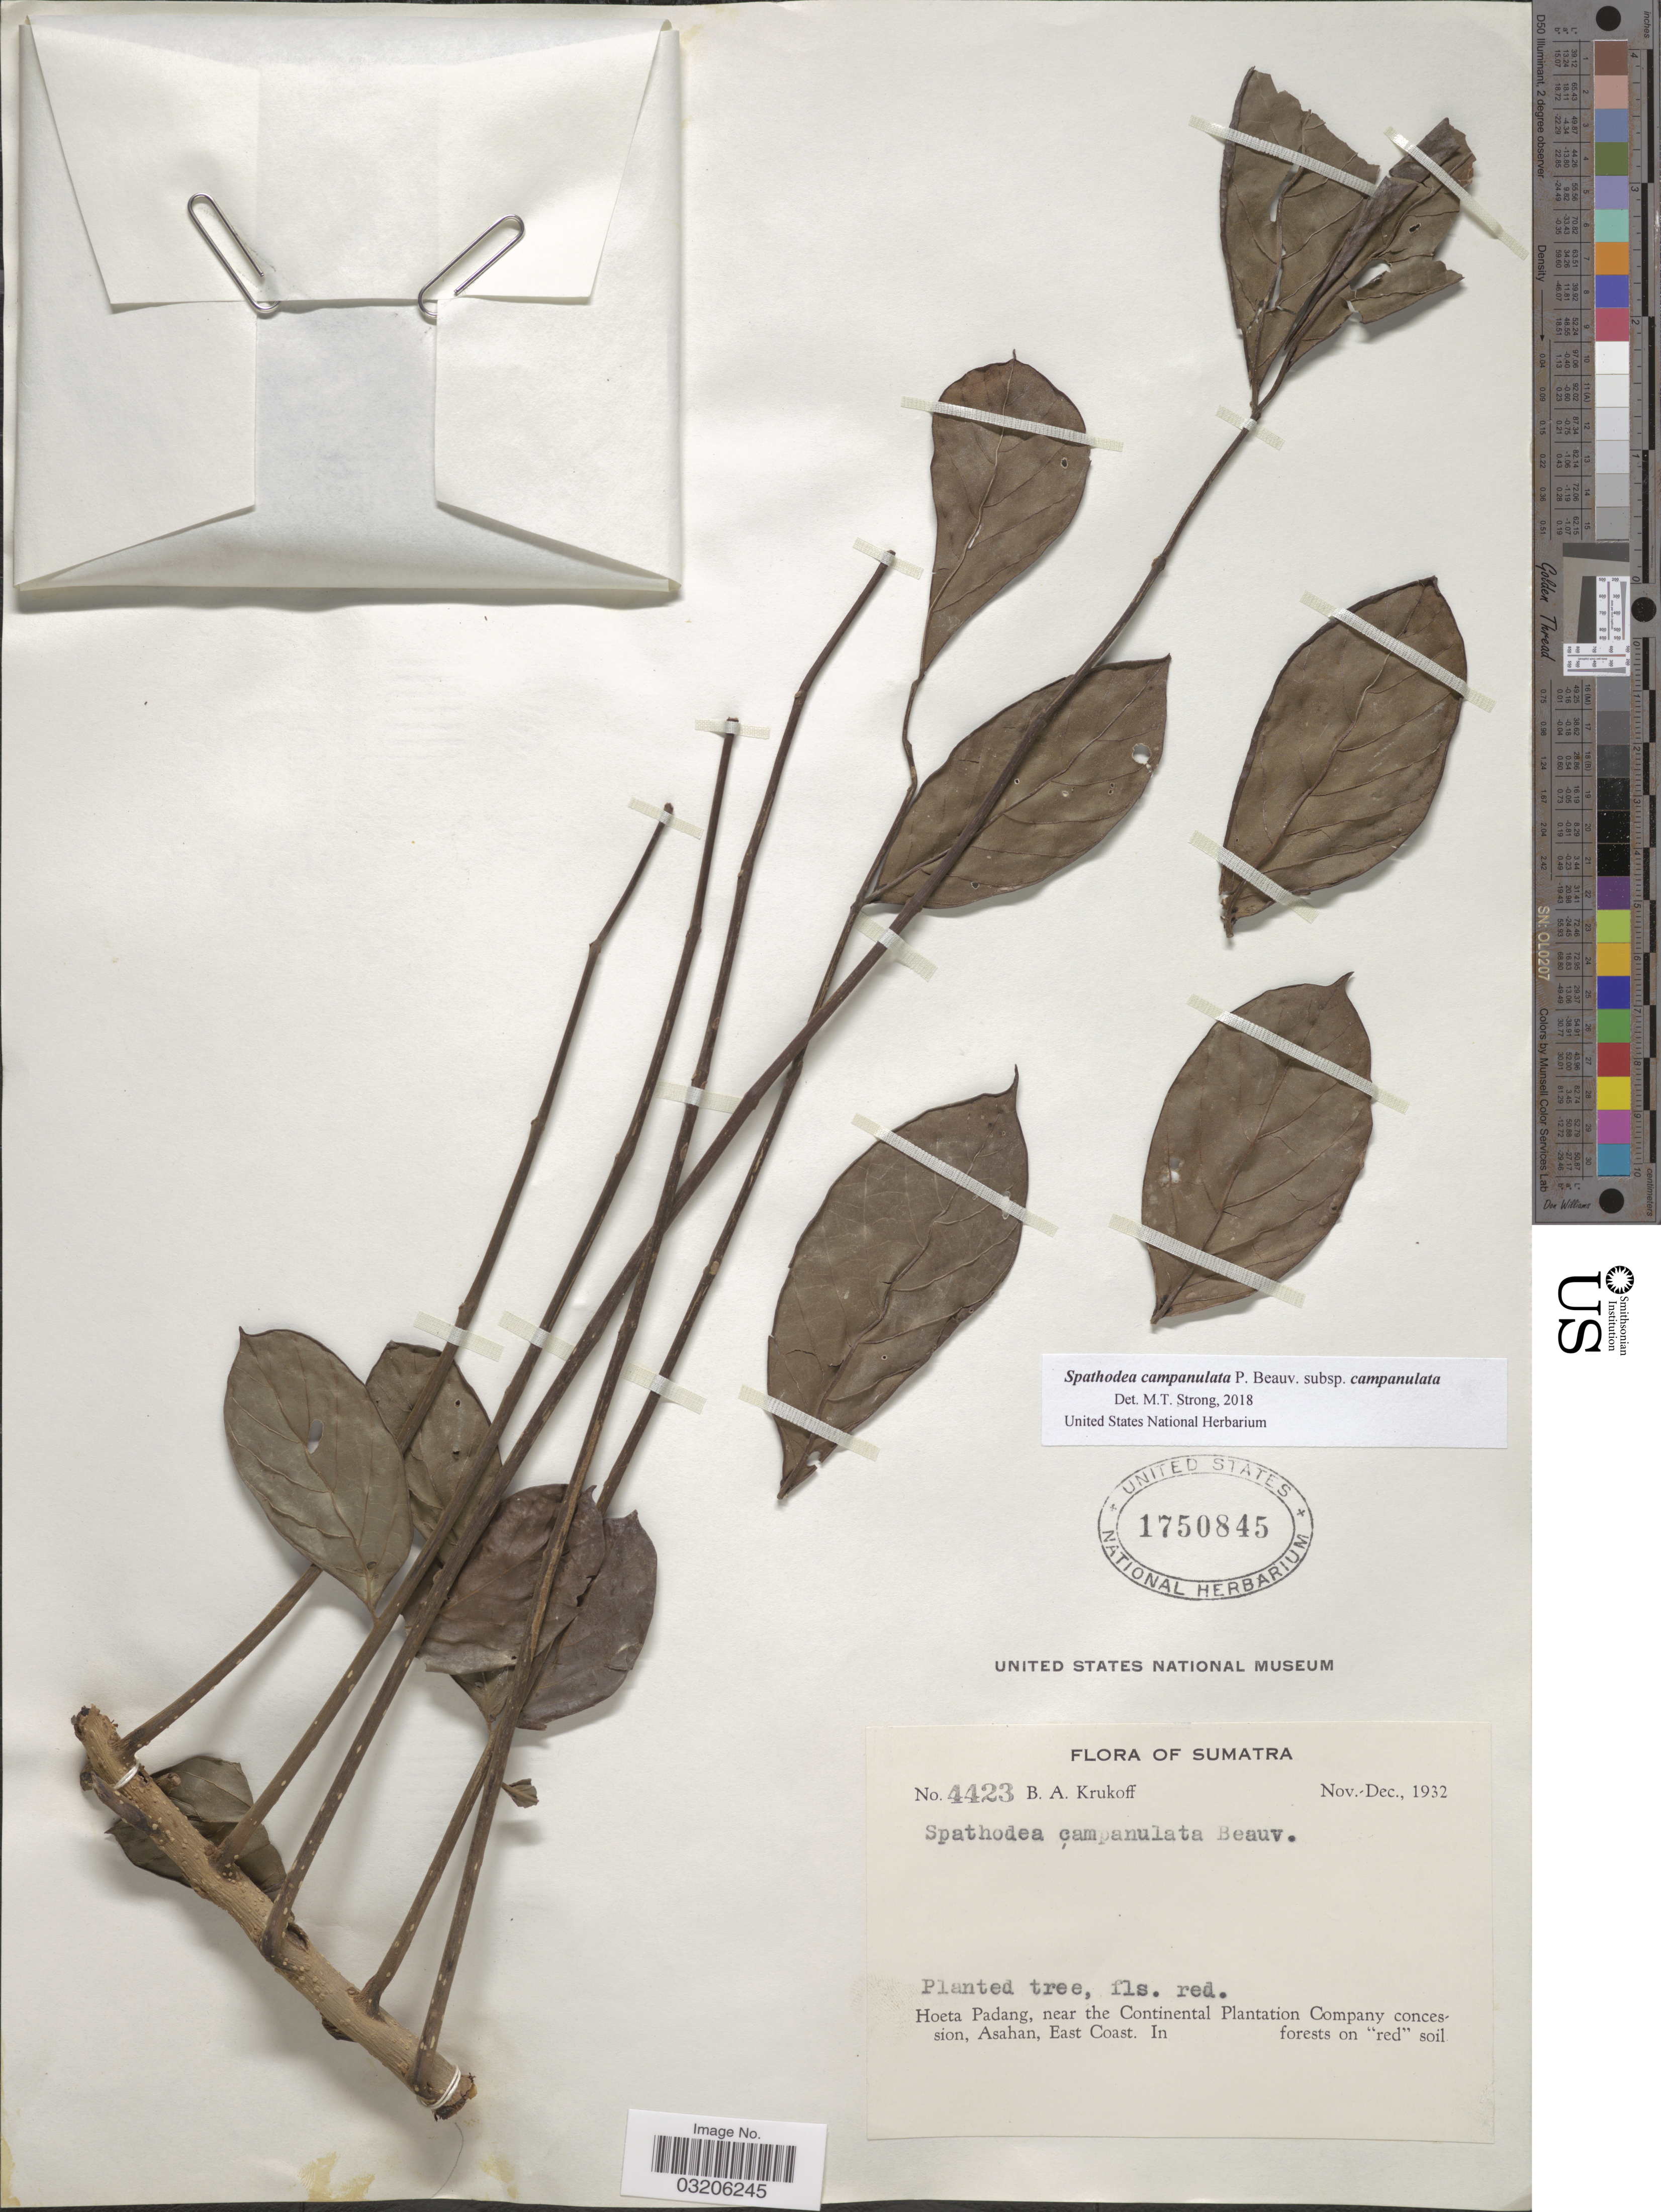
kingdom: Plantae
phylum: Tracheophyta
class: Magnoliopsida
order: Lamiales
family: Bignoniaceae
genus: Spathodea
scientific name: Spathodea campanulata subsp. campanulata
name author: P. Beauv.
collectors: B. A. Krukoff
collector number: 4423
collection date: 1932-11/1932-12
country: Indonesia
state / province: Sumatra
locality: Hoeta Padang, near the Continental Plantation Company concession, Asahan, East Coast.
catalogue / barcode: US 1750845